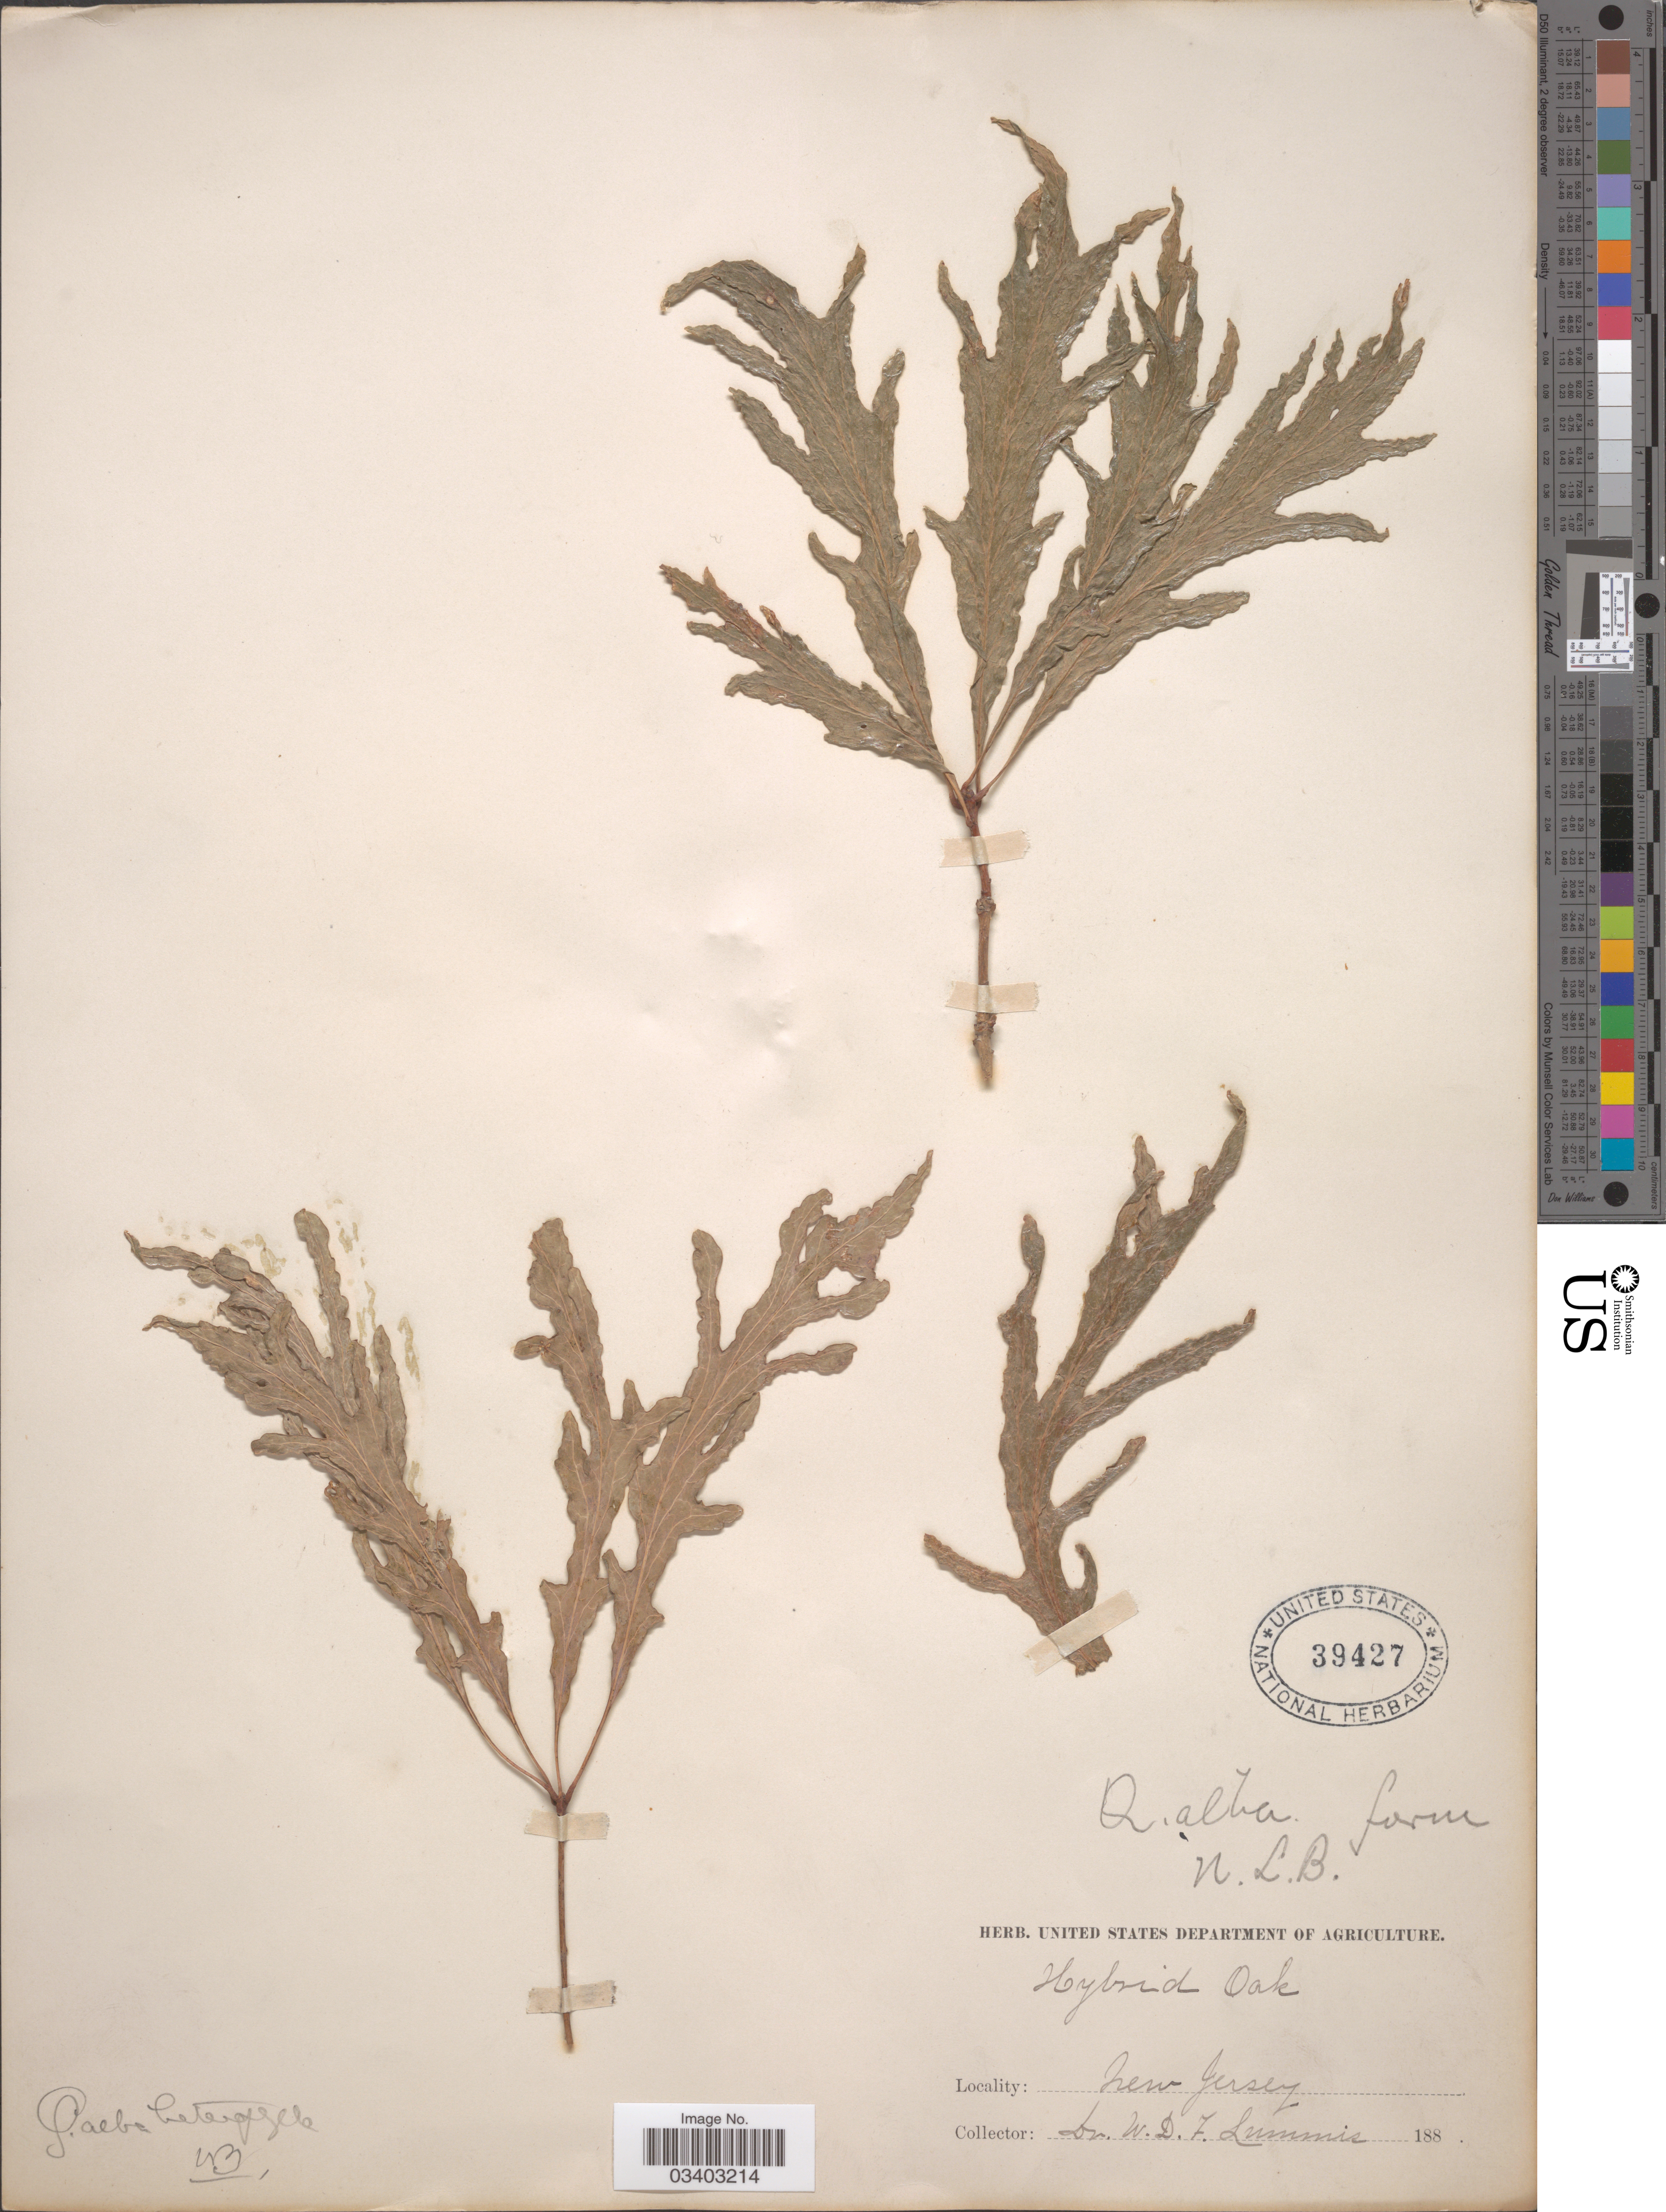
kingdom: Plantae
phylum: Tracheophyta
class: Magnoliopsida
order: Fagales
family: Fagaceae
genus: Quercus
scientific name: Quercus sp.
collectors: W. Lummis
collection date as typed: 188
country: United States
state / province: New Jersey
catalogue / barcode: US 39427